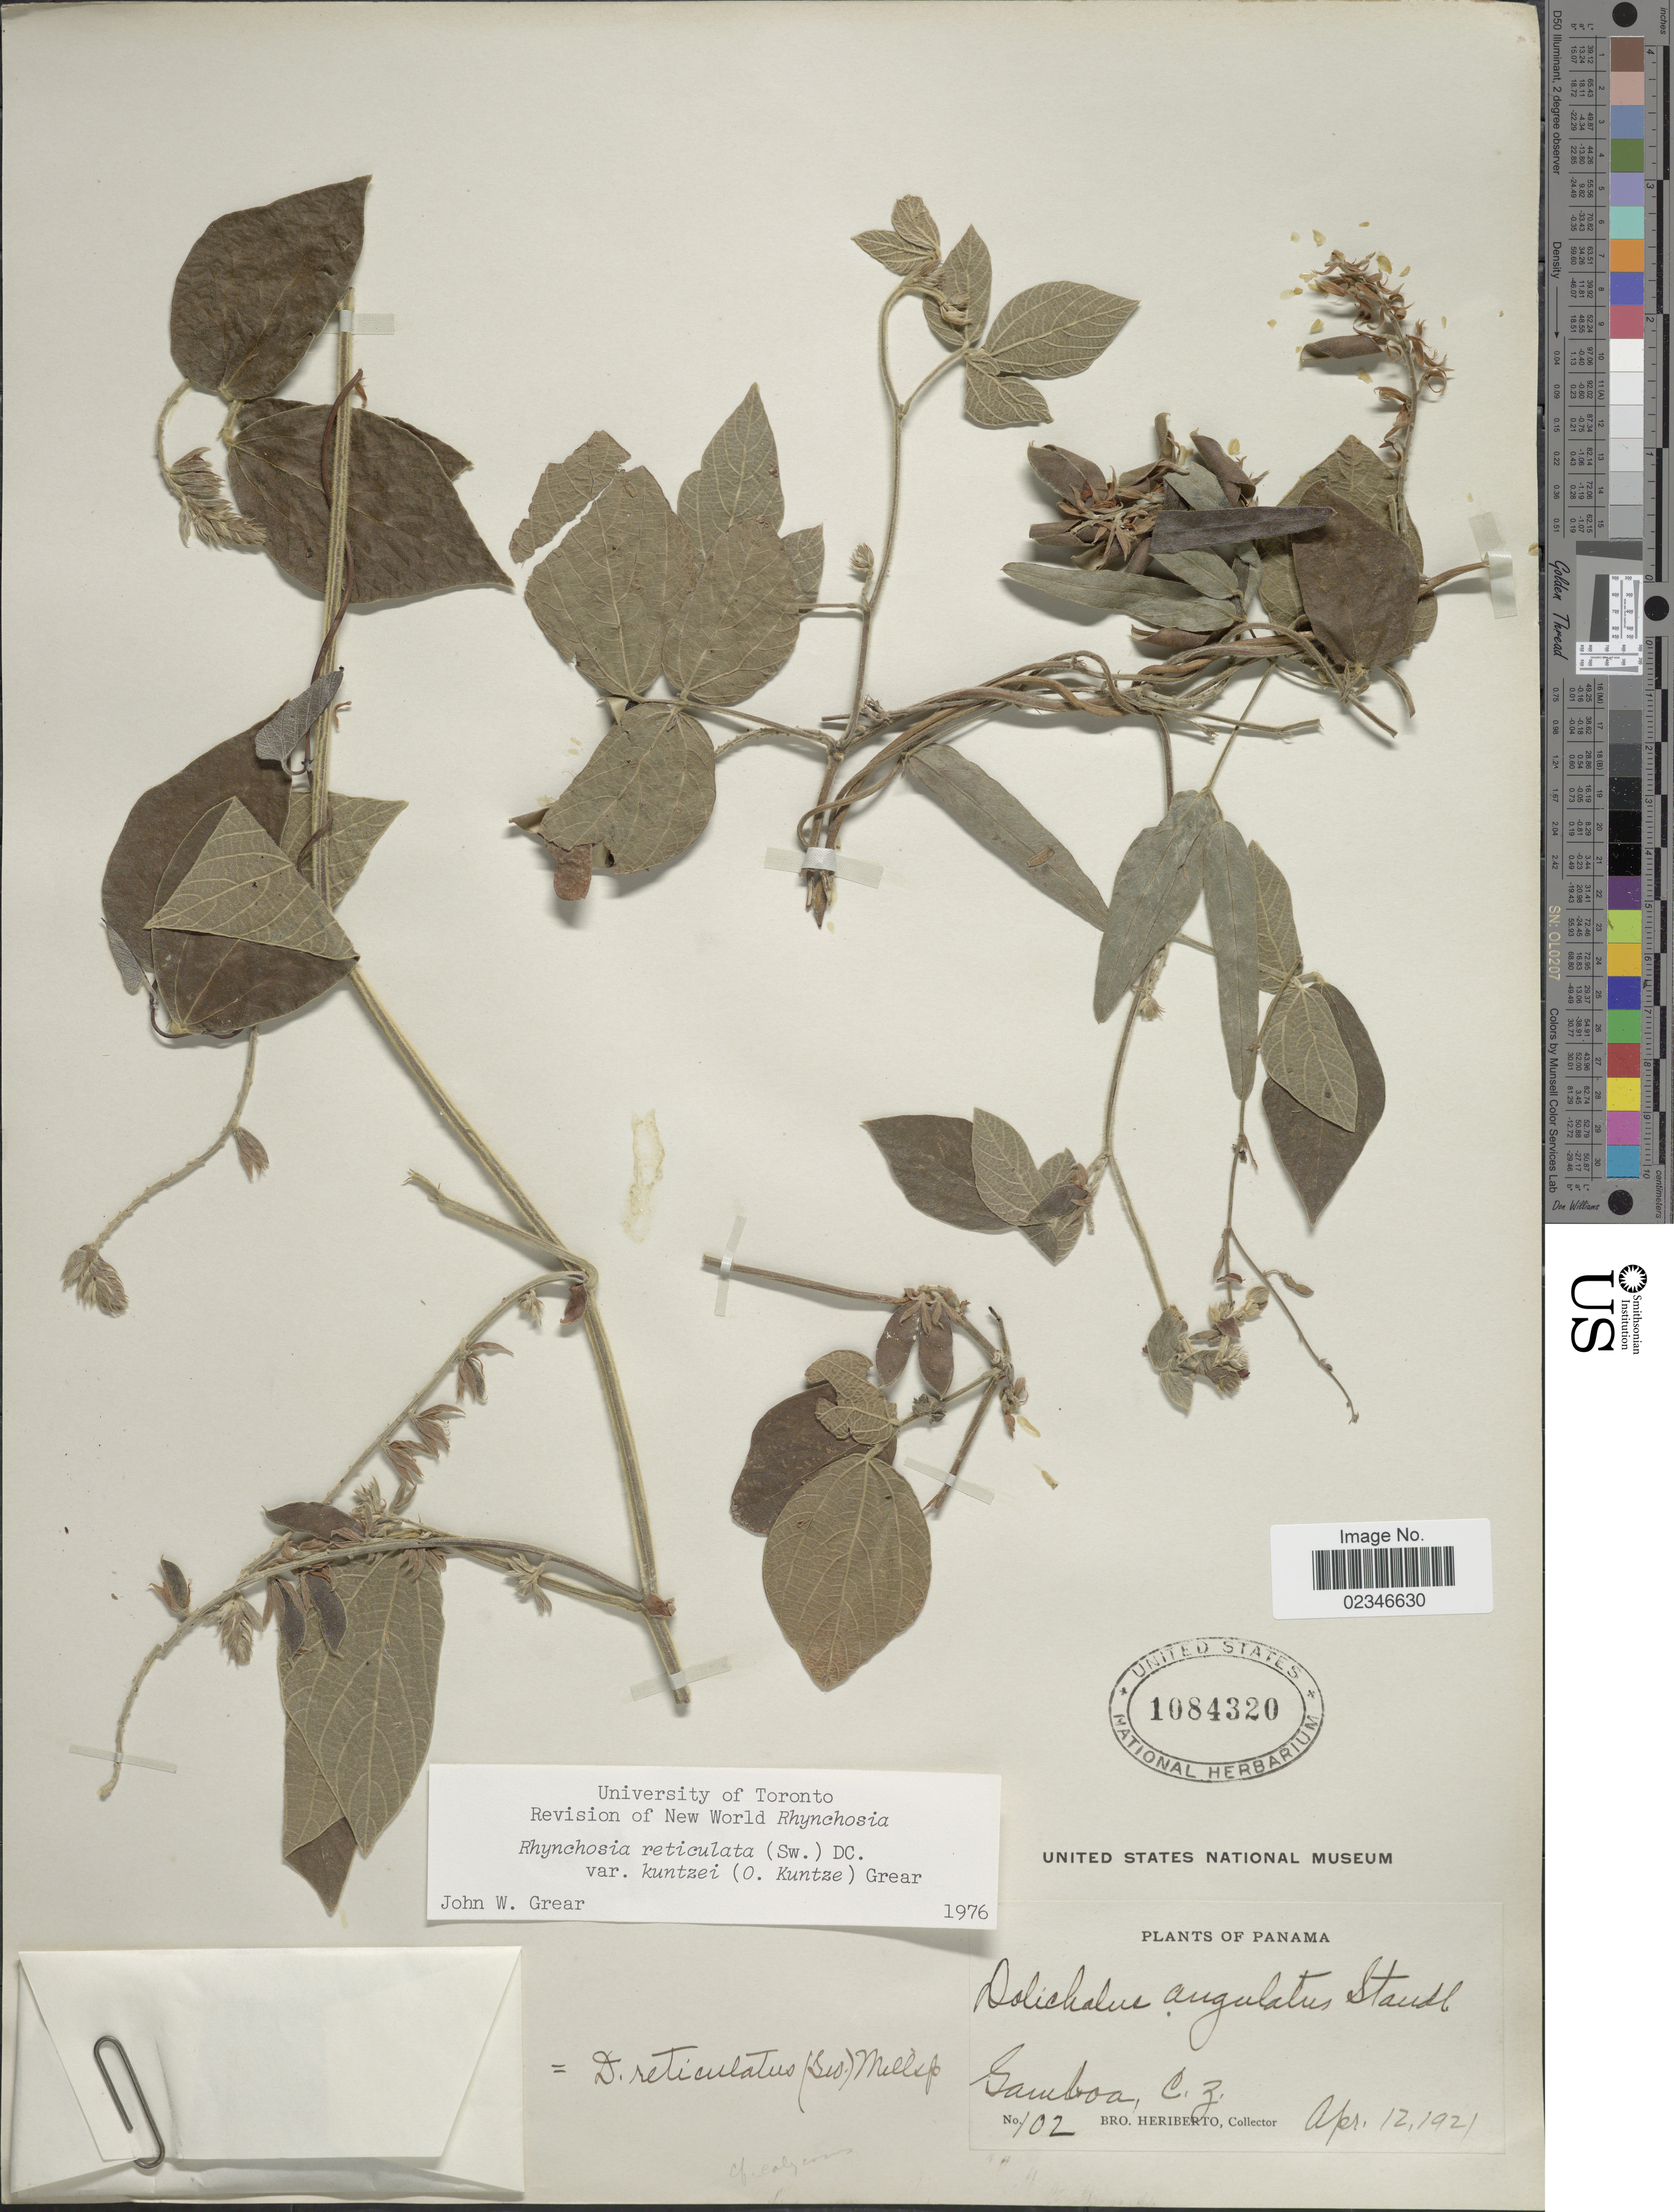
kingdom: Plantae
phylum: Tracheophyta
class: Magnoliopsida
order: Fabales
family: Fabaceae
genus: Rhynchosia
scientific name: Rhynchosia reticulata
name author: (Sw.) DC.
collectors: B. Heriberto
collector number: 102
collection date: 1921-04-12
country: Panama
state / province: Colón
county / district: Canal Zone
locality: Gamboa, C. Z.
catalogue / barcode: US 1084320